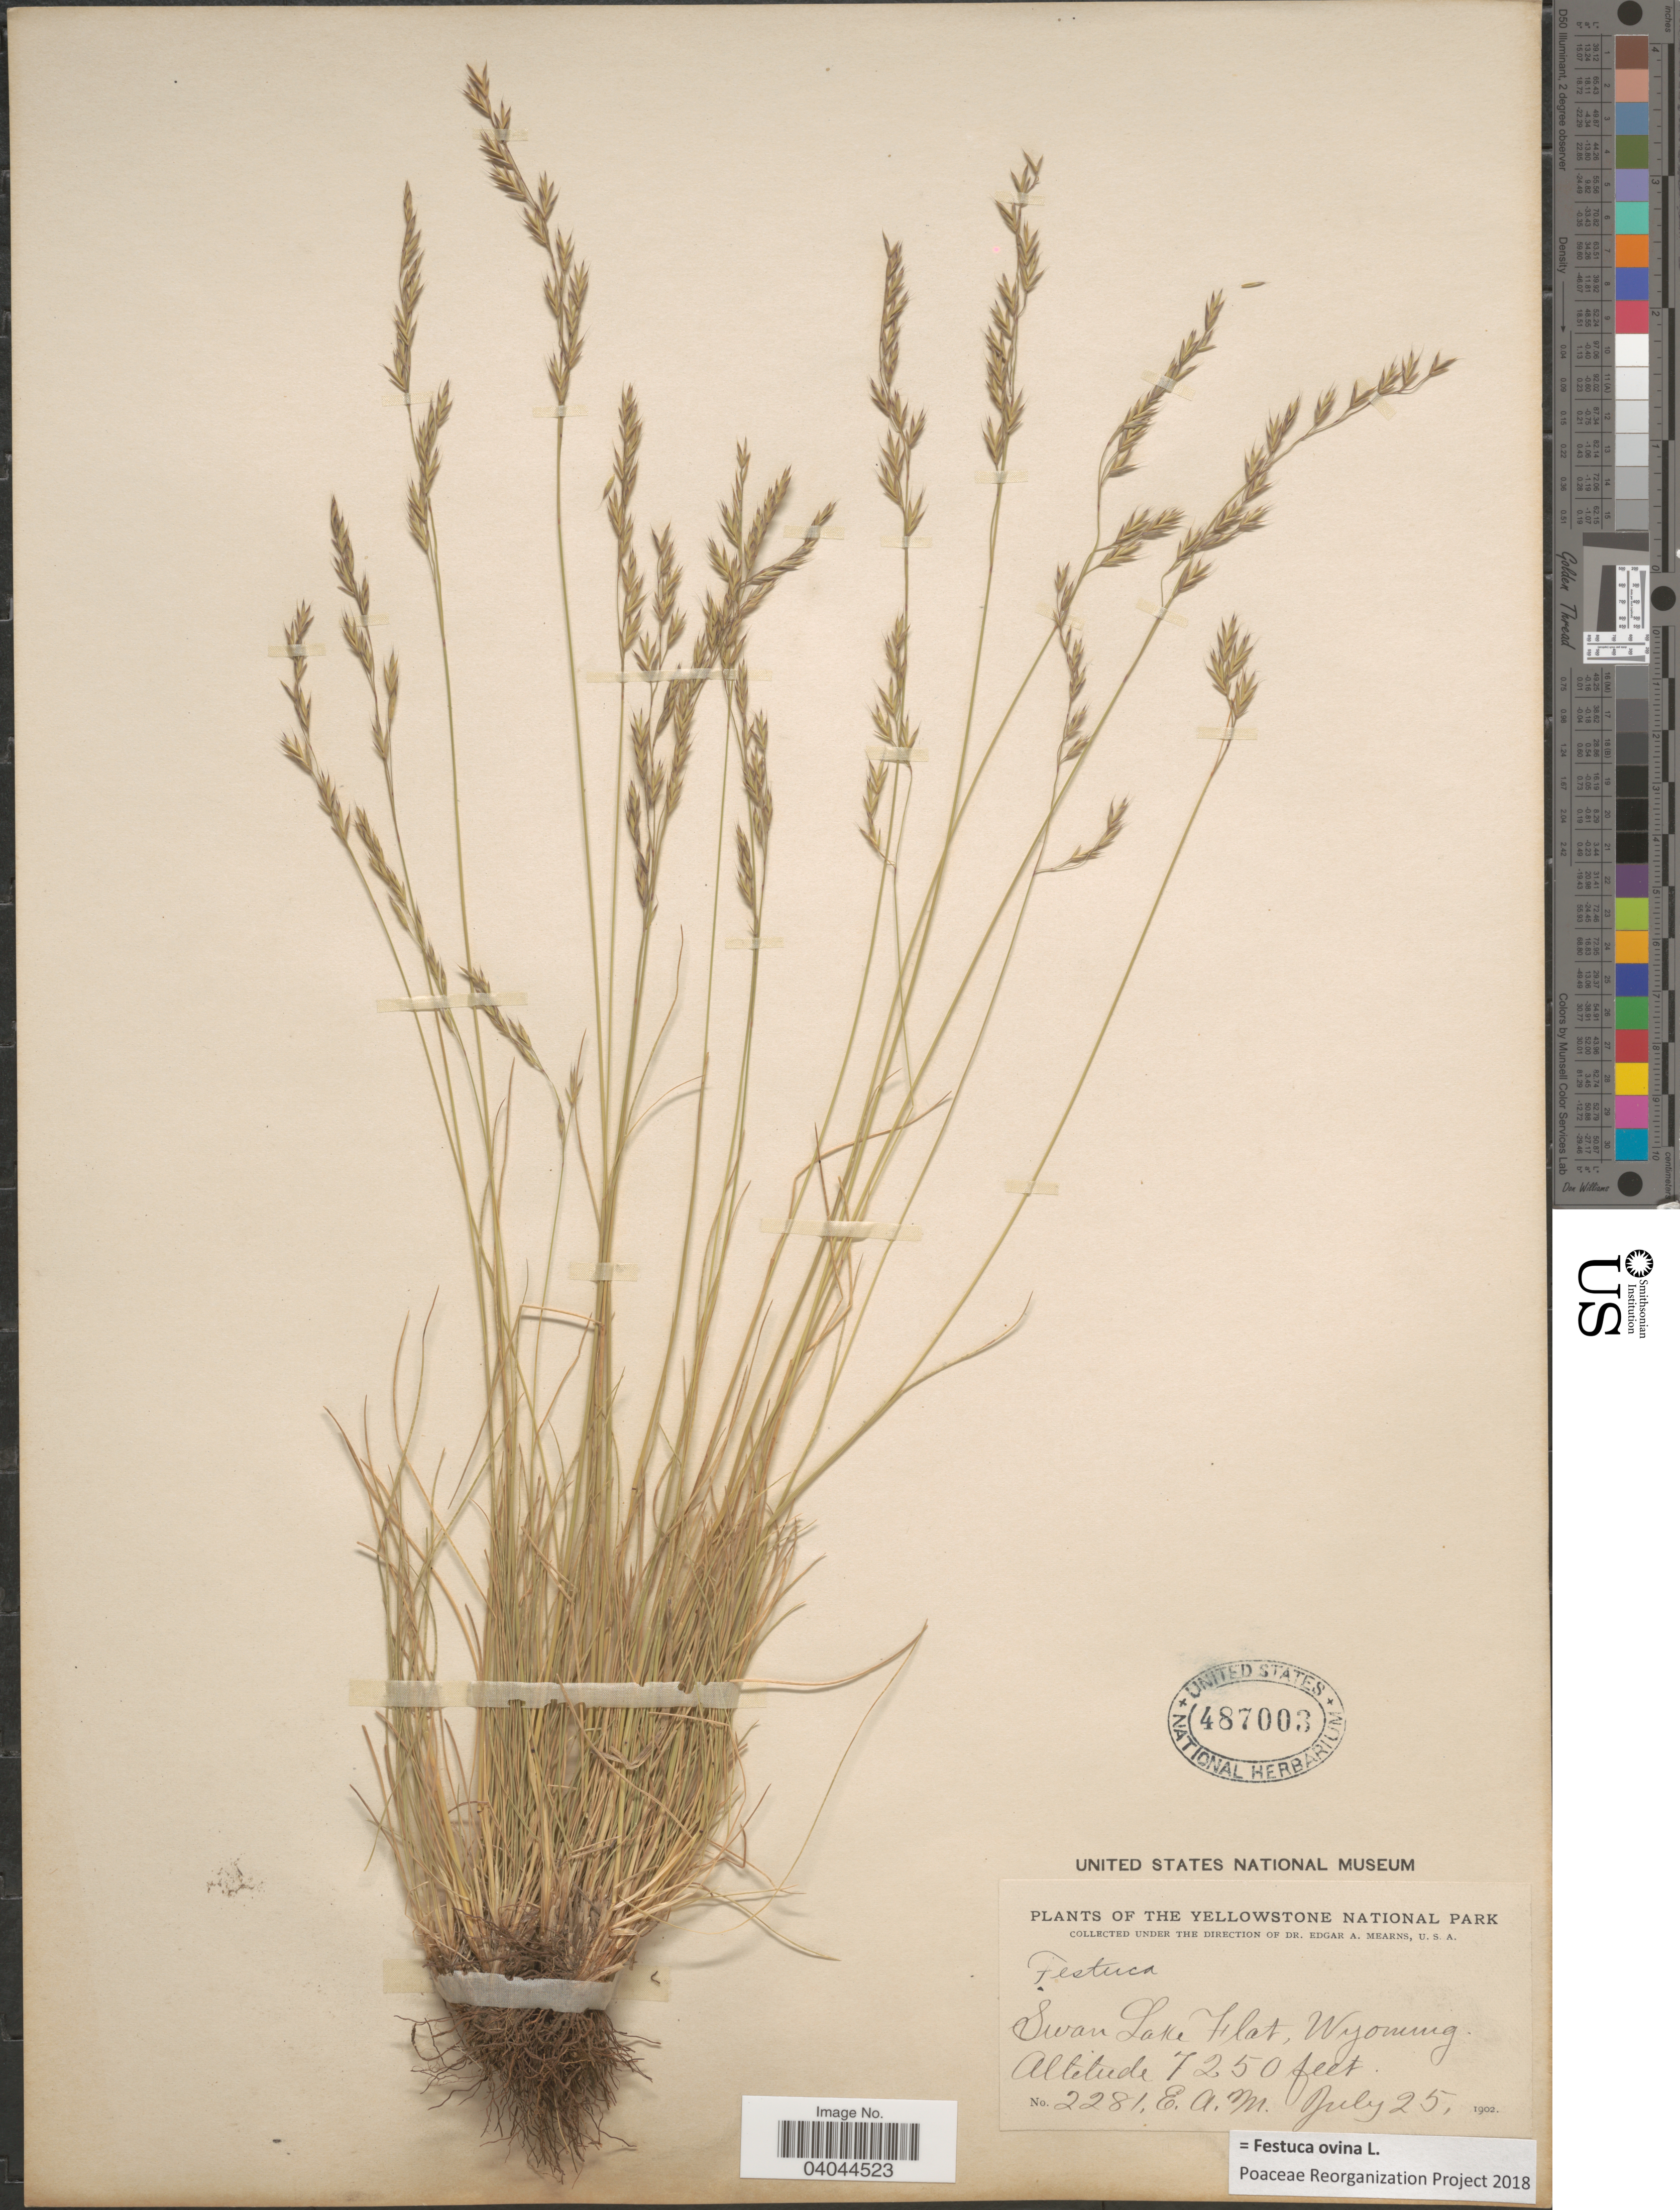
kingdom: Plantae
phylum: Tracheophyta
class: Liliopsida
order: Poales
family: Poaceae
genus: Festuca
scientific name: Festuca ovina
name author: L.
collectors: E. A. Mearns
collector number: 2281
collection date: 1902-07-25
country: United States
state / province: Wyoming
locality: Yellowstone National Park. Swan Lake Flat.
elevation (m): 2210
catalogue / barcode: US 487003